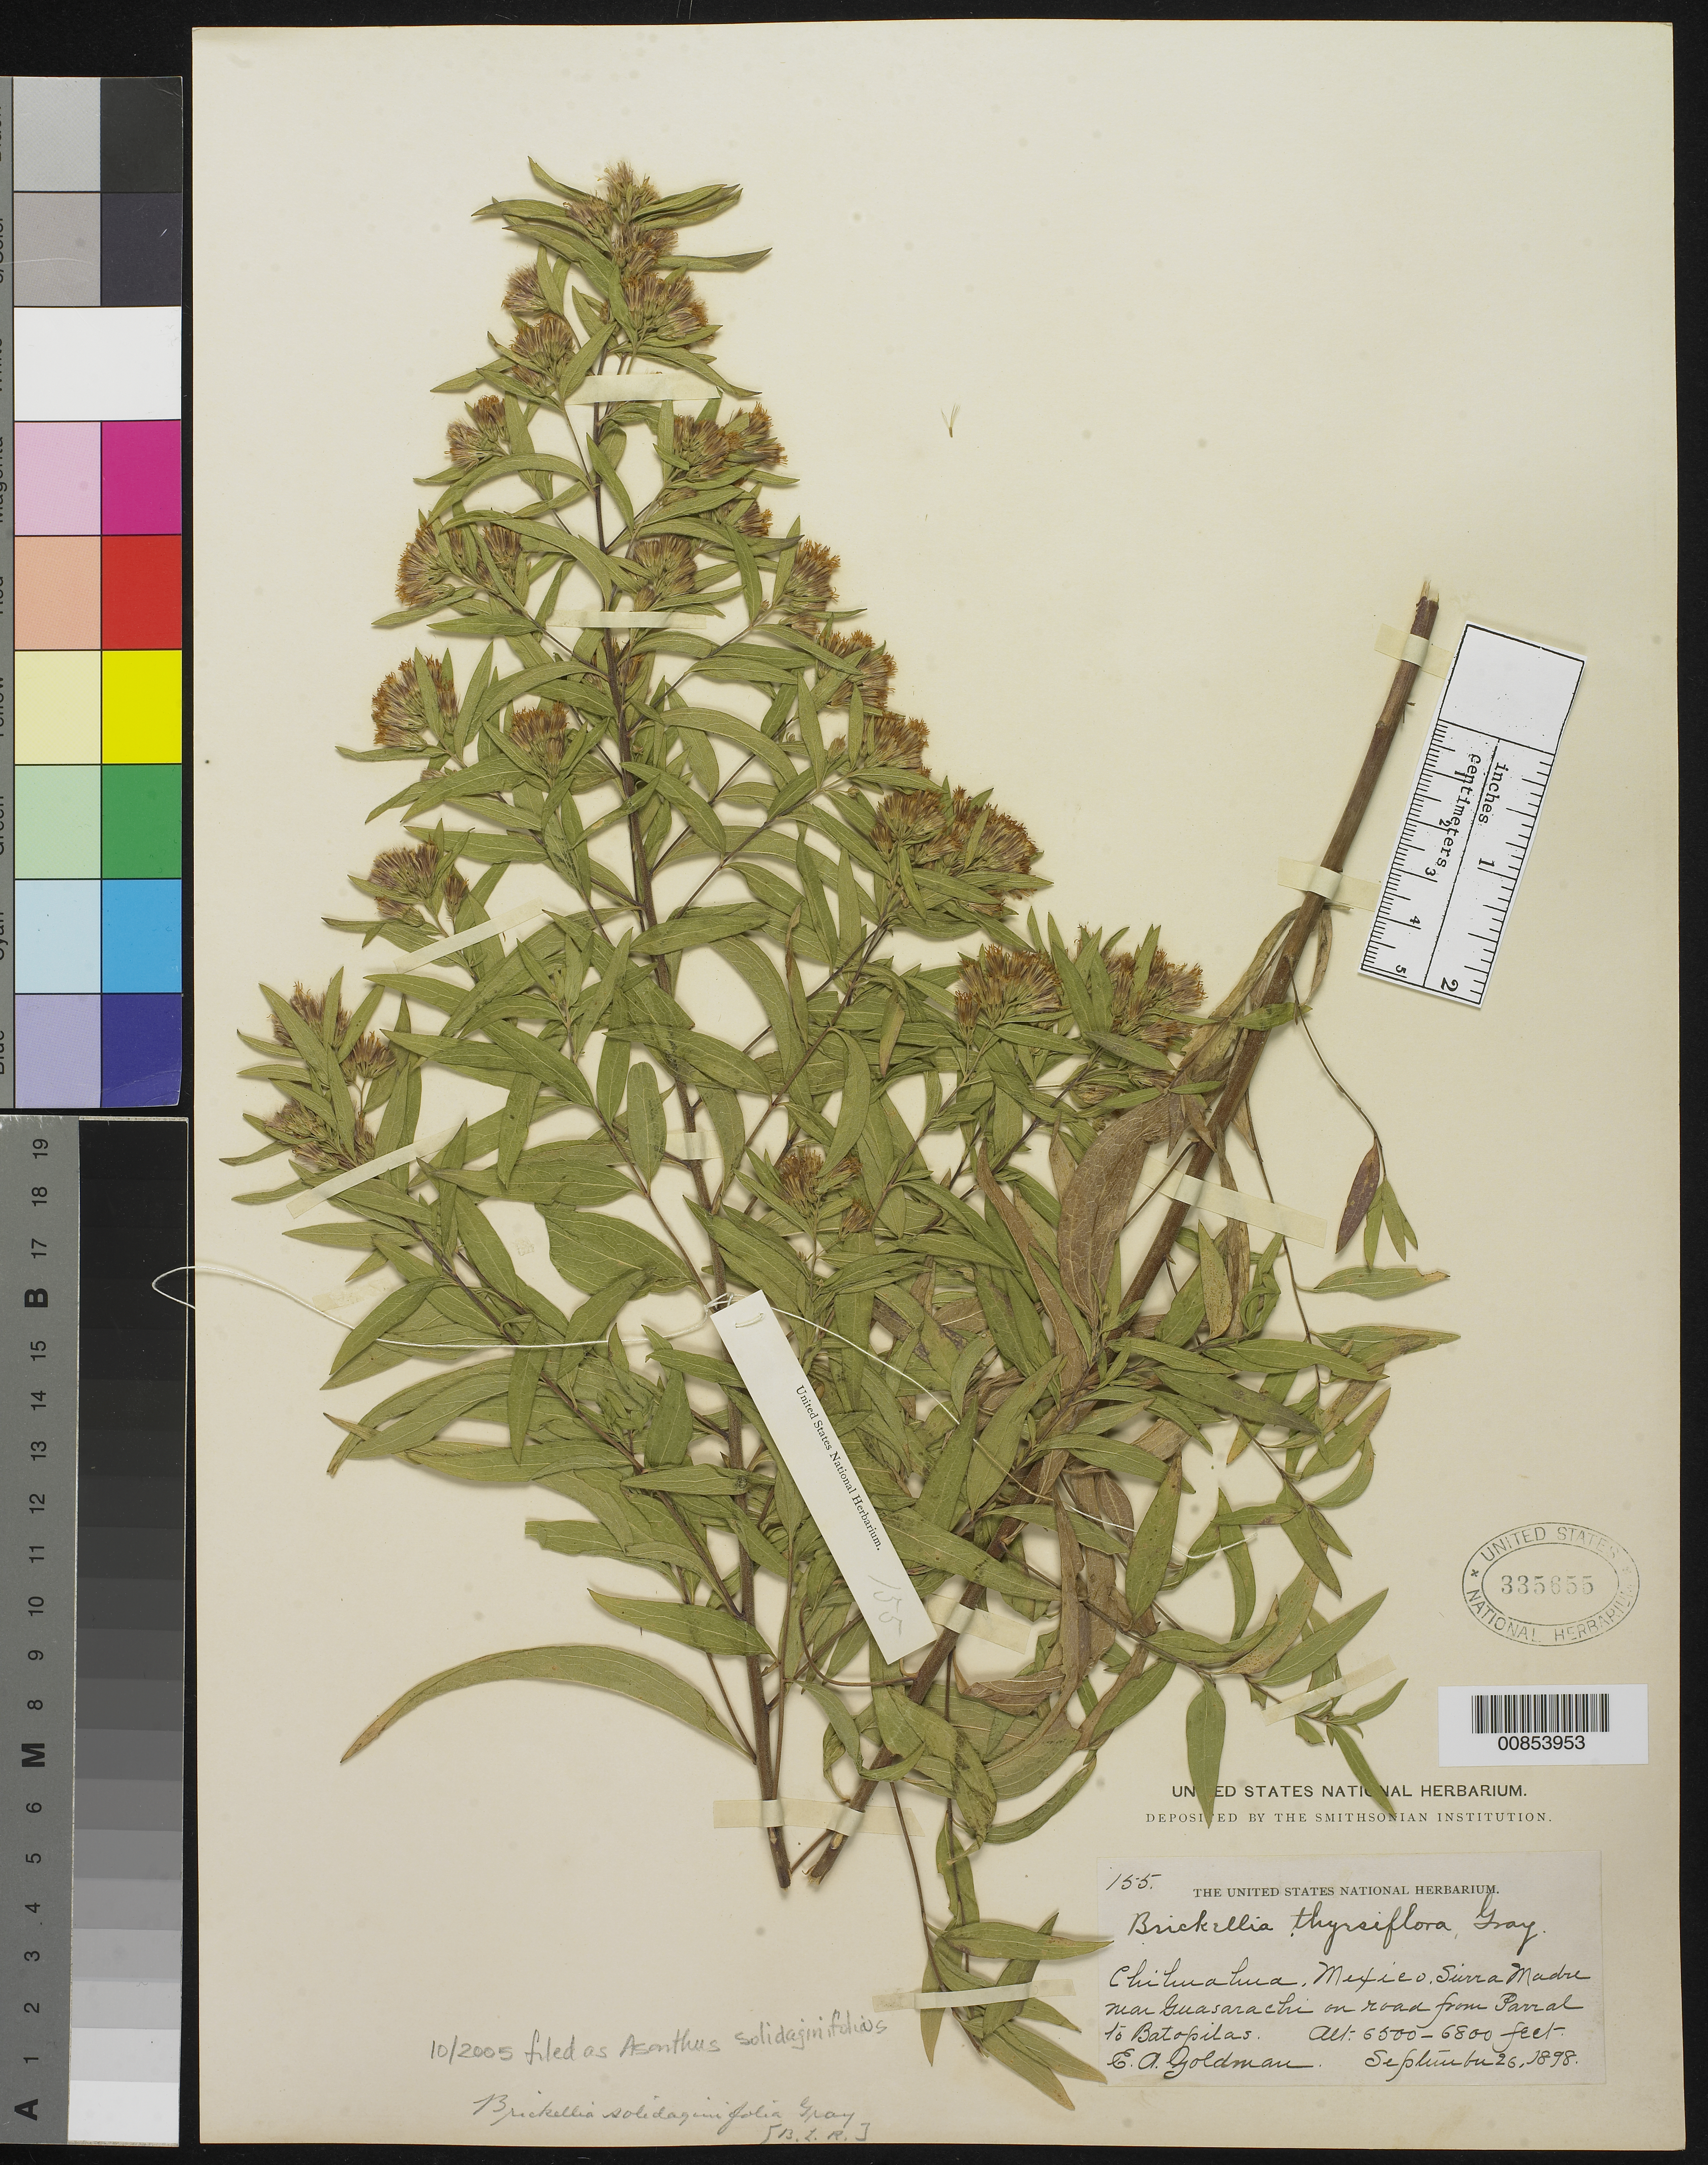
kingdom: Plantae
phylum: Tracheophyta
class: Magnoliopsida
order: Asterales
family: Asteraceae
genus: Asanthus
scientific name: Asanthus solidaginifolius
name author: (A. Gray) R.M. King & H. Rob.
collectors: E. A. Goldman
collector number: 155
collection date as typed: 26 Sep 1898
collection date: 1898-09-26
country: Mexico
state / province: Chihuahua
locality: Sierra Madre near Guasarachi, on road from Parral to Batopilas.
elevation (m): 1981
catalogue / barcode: US 335655